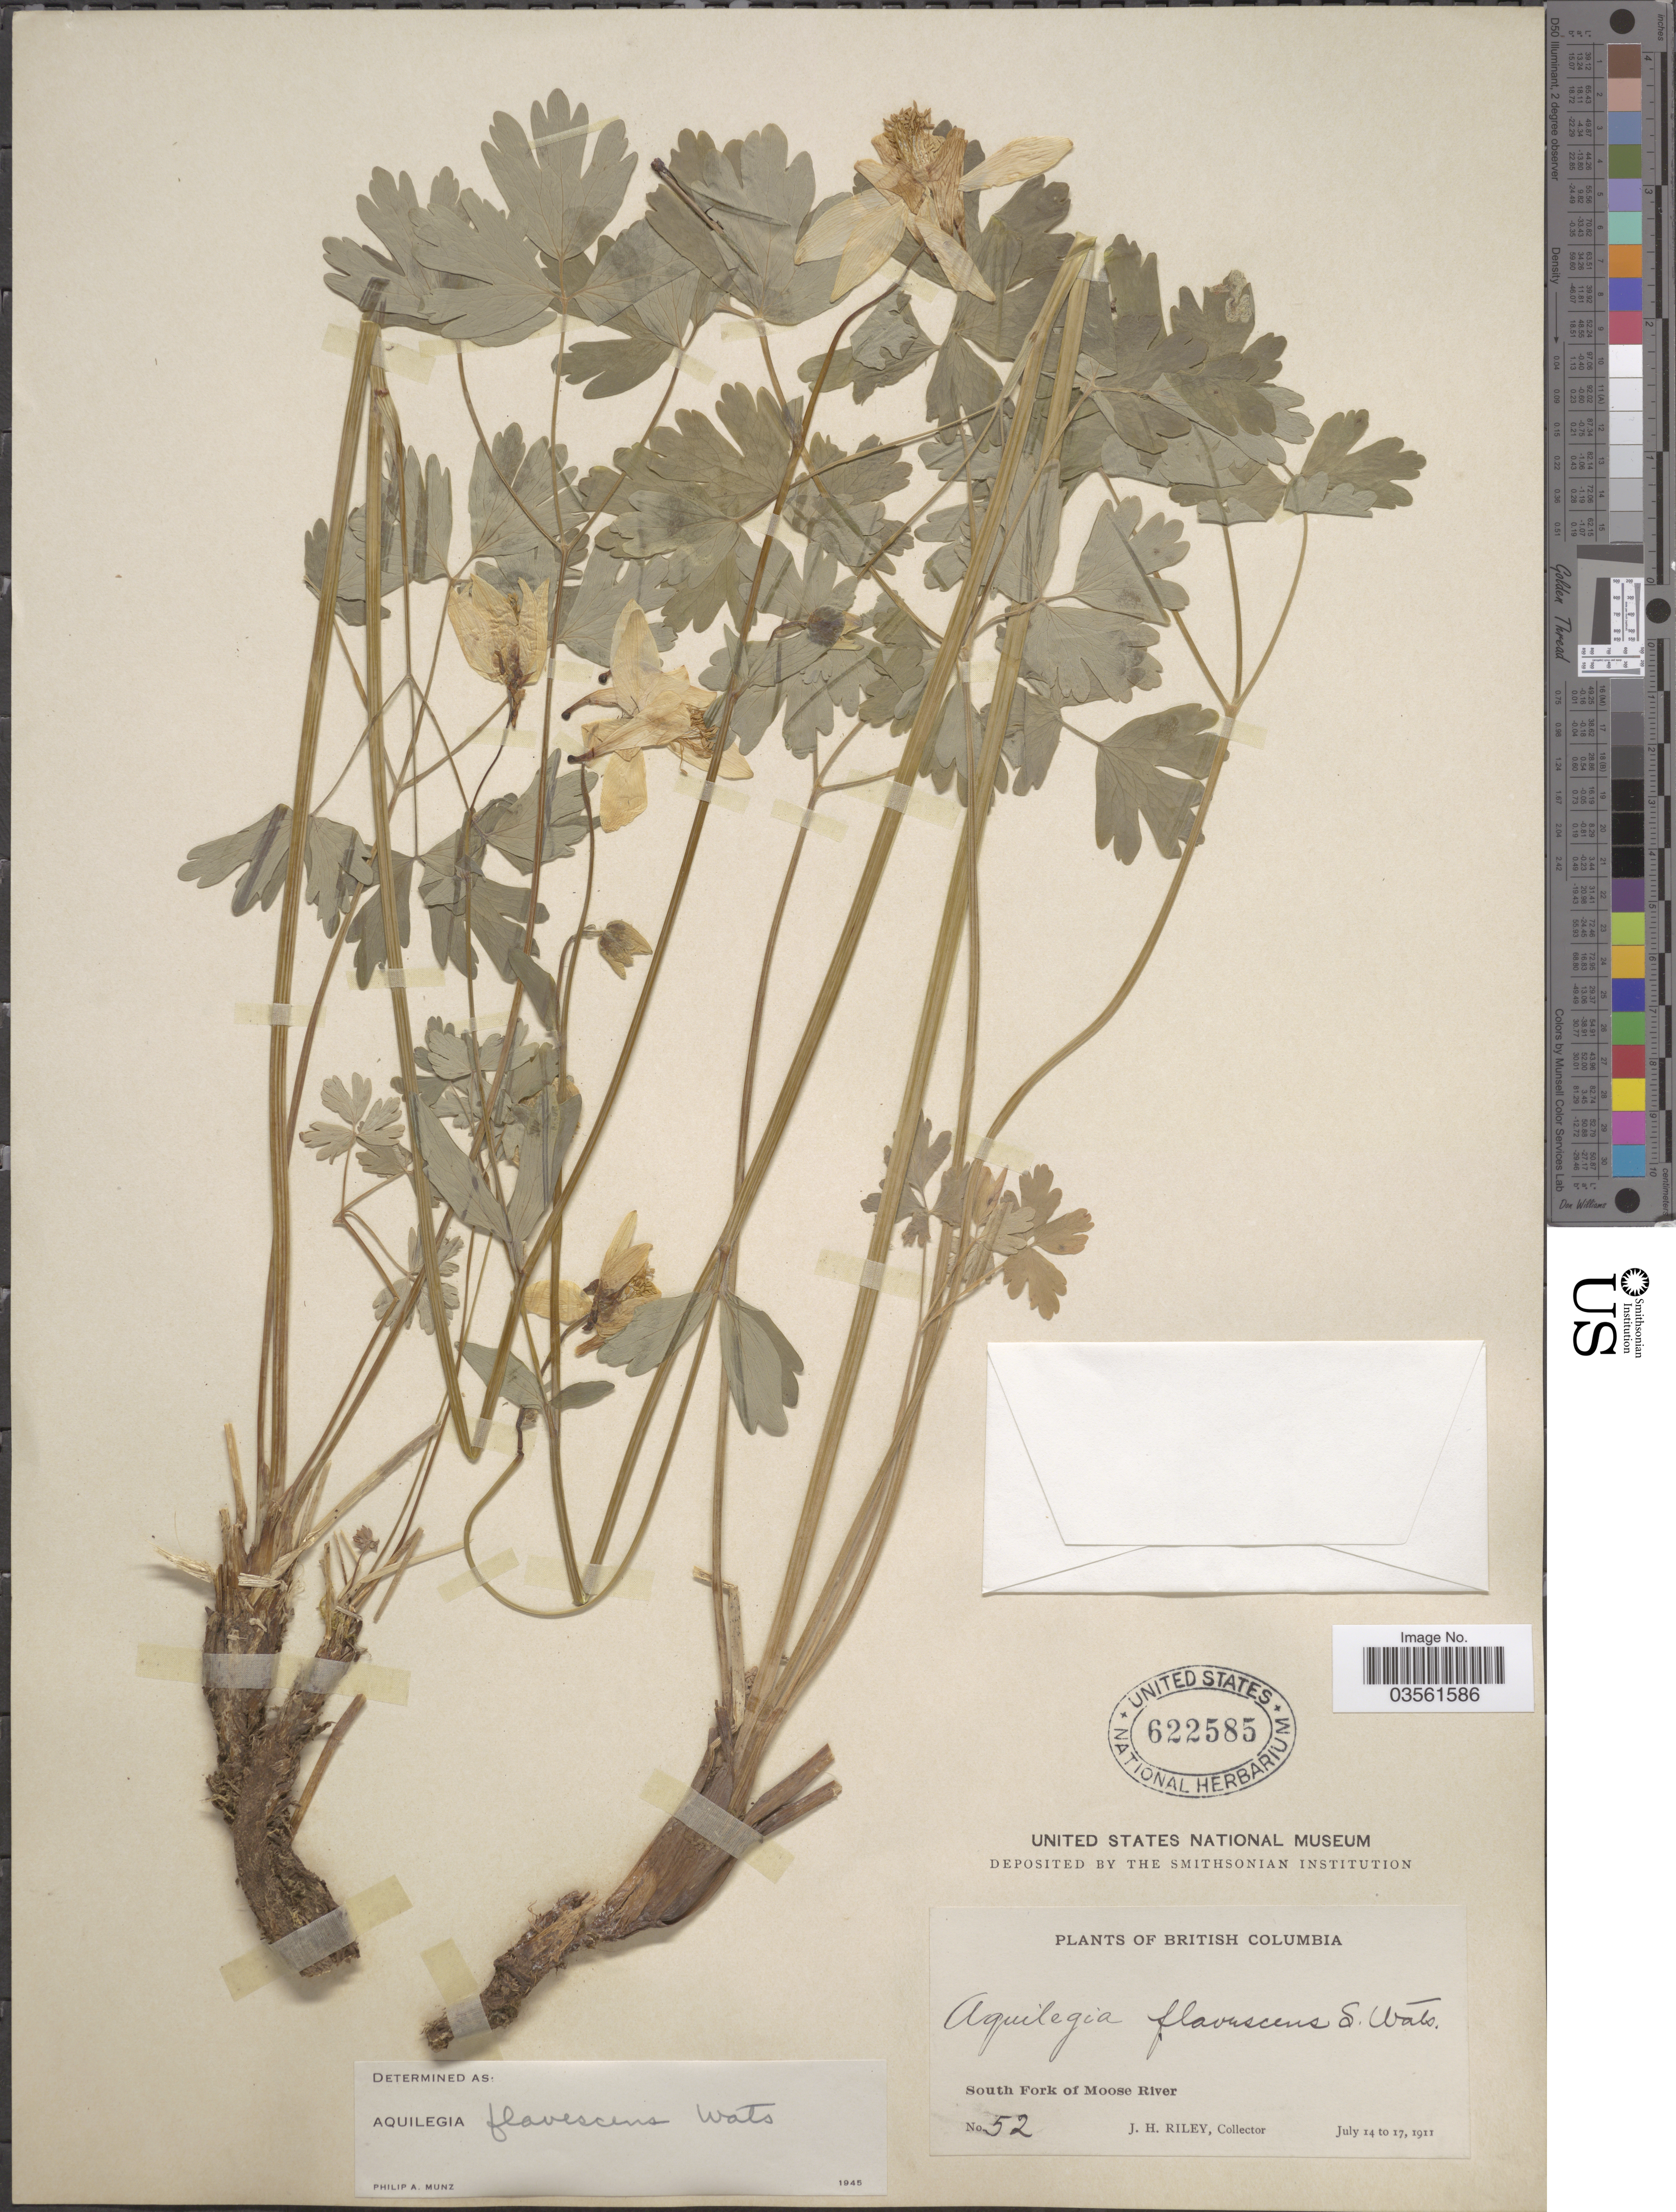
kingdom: Plantae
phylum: Tracheophyta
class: Magnoliopsida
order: Ranunculales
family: Ranunculaceae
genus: Aquilegia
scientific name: Aquilegia flavescens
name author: S. Watson in C. King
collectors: J. H. Riley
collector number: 52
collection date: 1911-07-14/1911-07-17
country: Canada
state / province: British Columbia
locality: South Fork of Moose River.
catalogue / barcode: US 622585